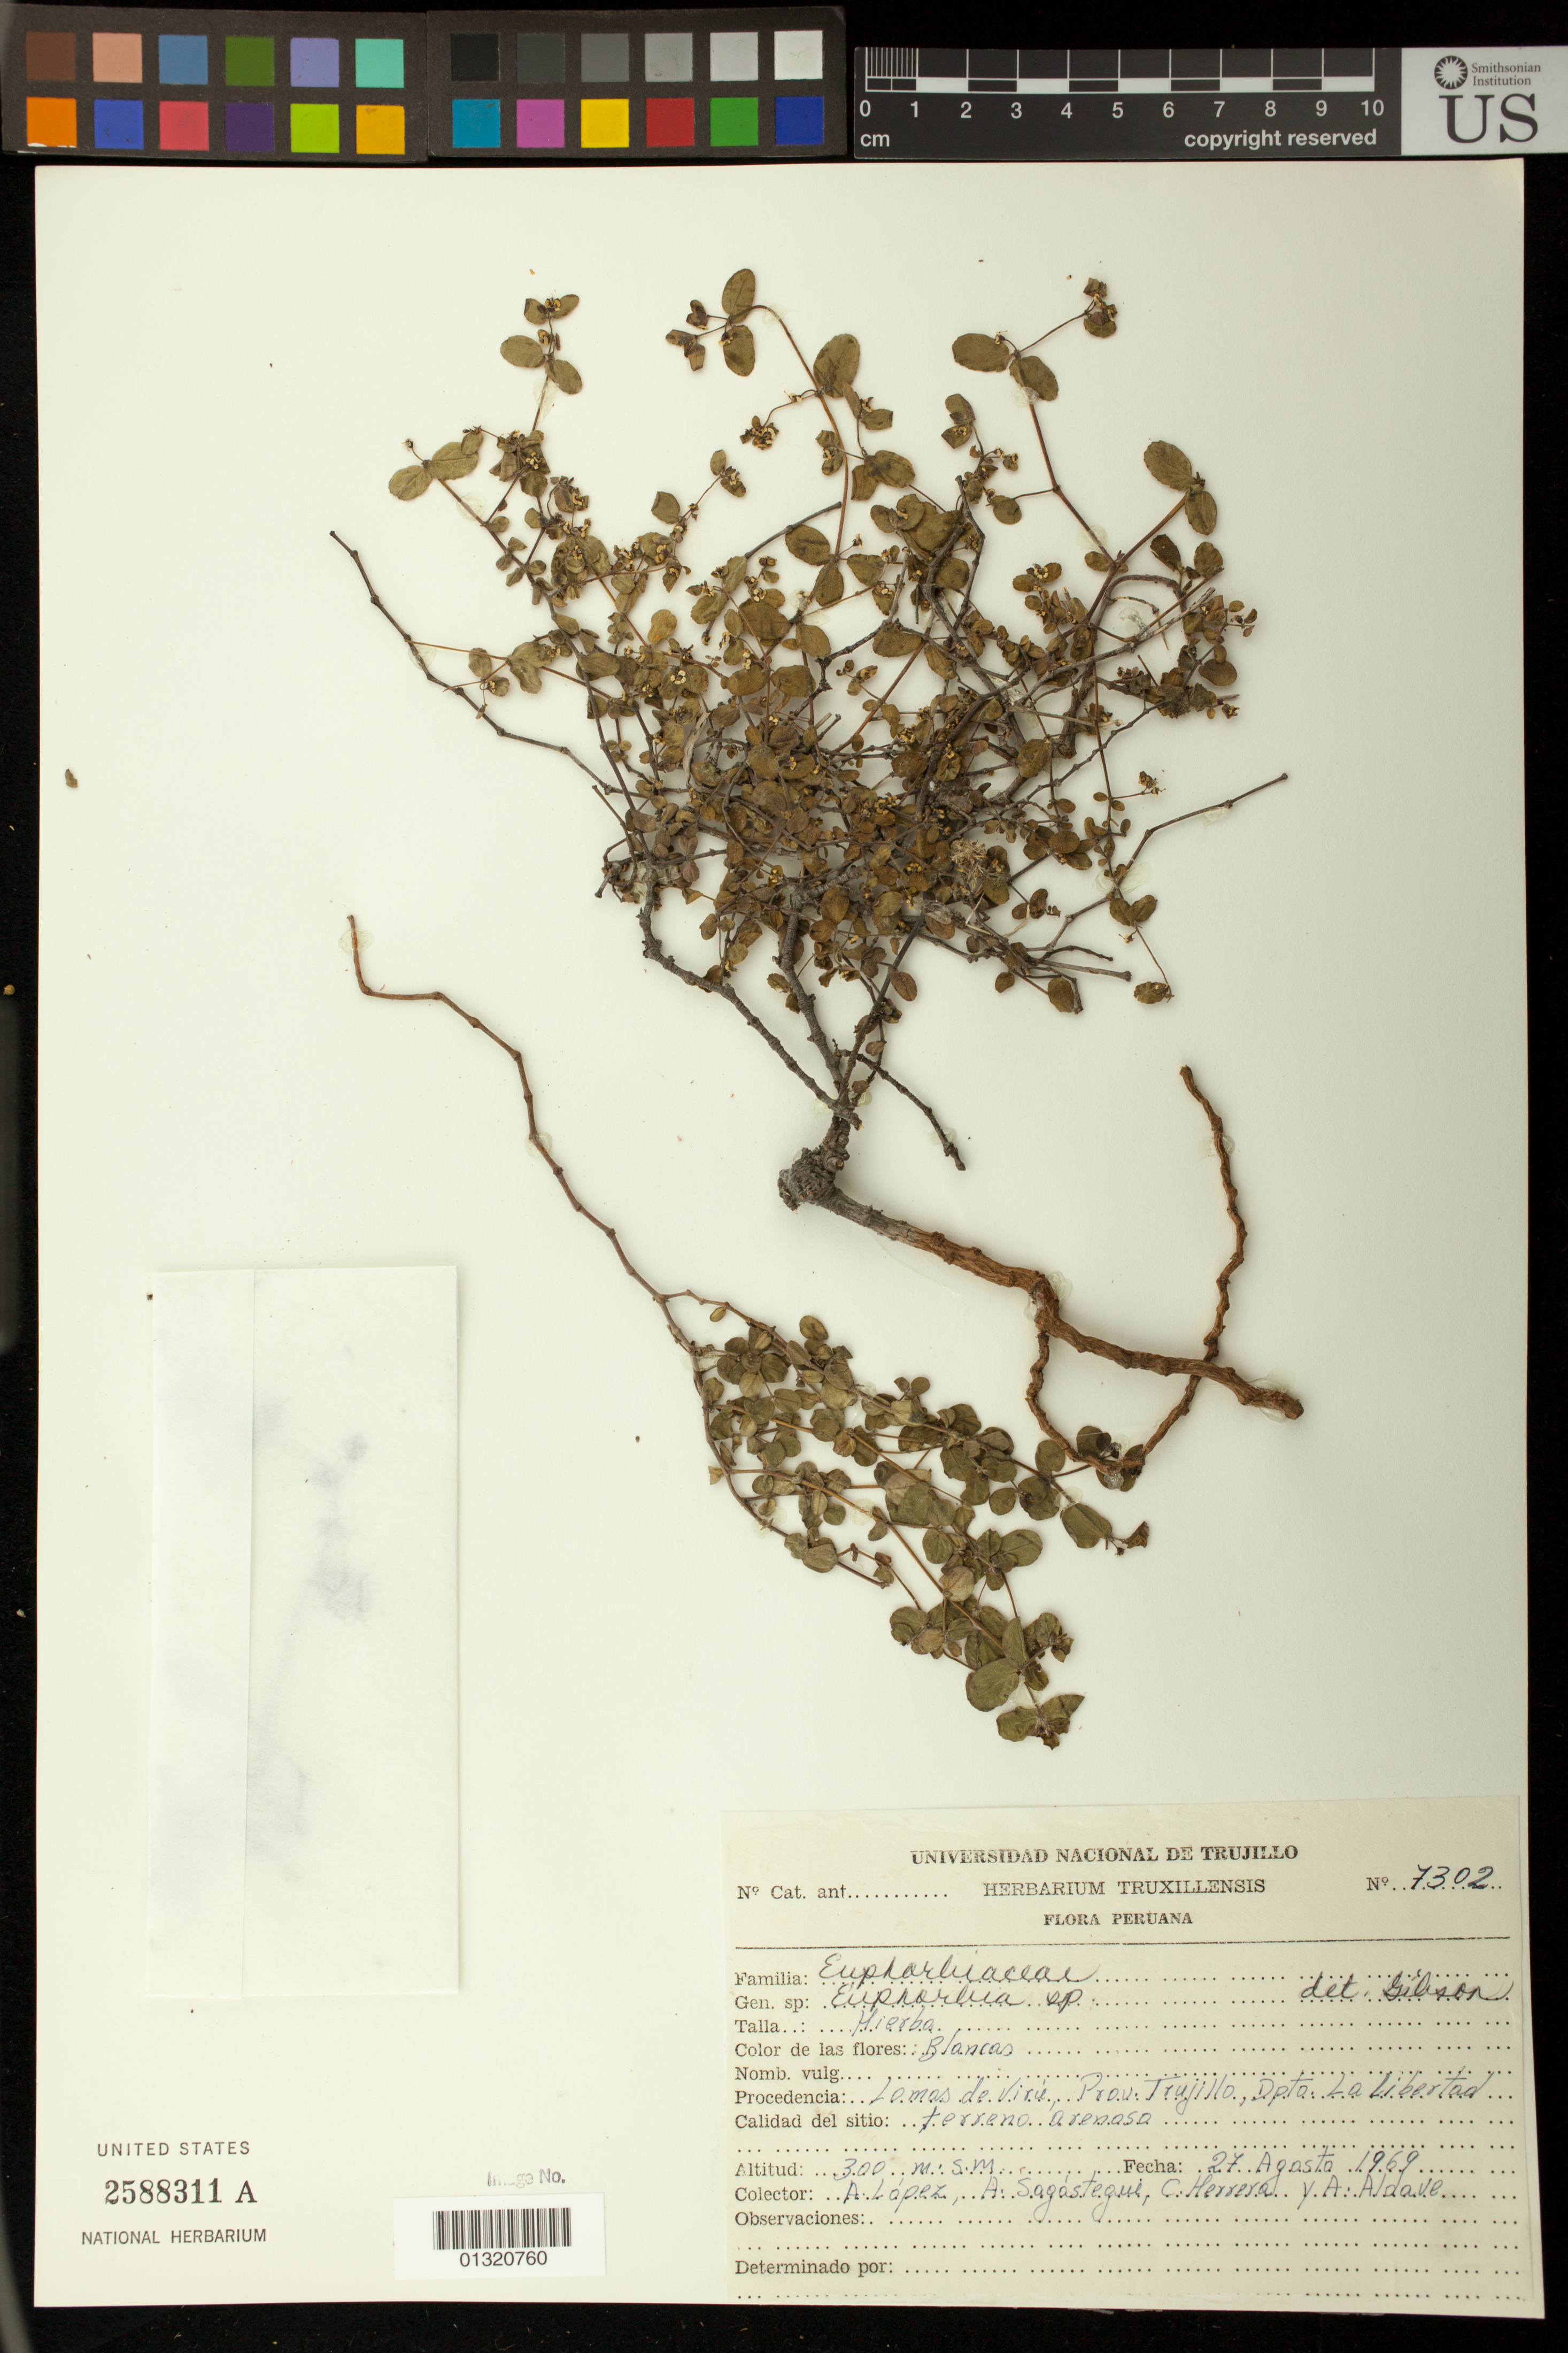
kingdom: Plantae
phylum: Tracheophyta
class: Magnoliopsida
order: Malpighiales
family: Euphorbiaceae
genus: Euphorbia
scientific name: Euphorbia sp.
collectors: A. López, A. Sagástegui A., C. Herrera & A. Aldave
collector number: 7302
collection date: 1969-08-27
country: Peru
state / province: La Libertad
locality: Lomas de Viru, Pro. Trujillo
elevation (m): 300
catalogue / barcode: US 2588311A